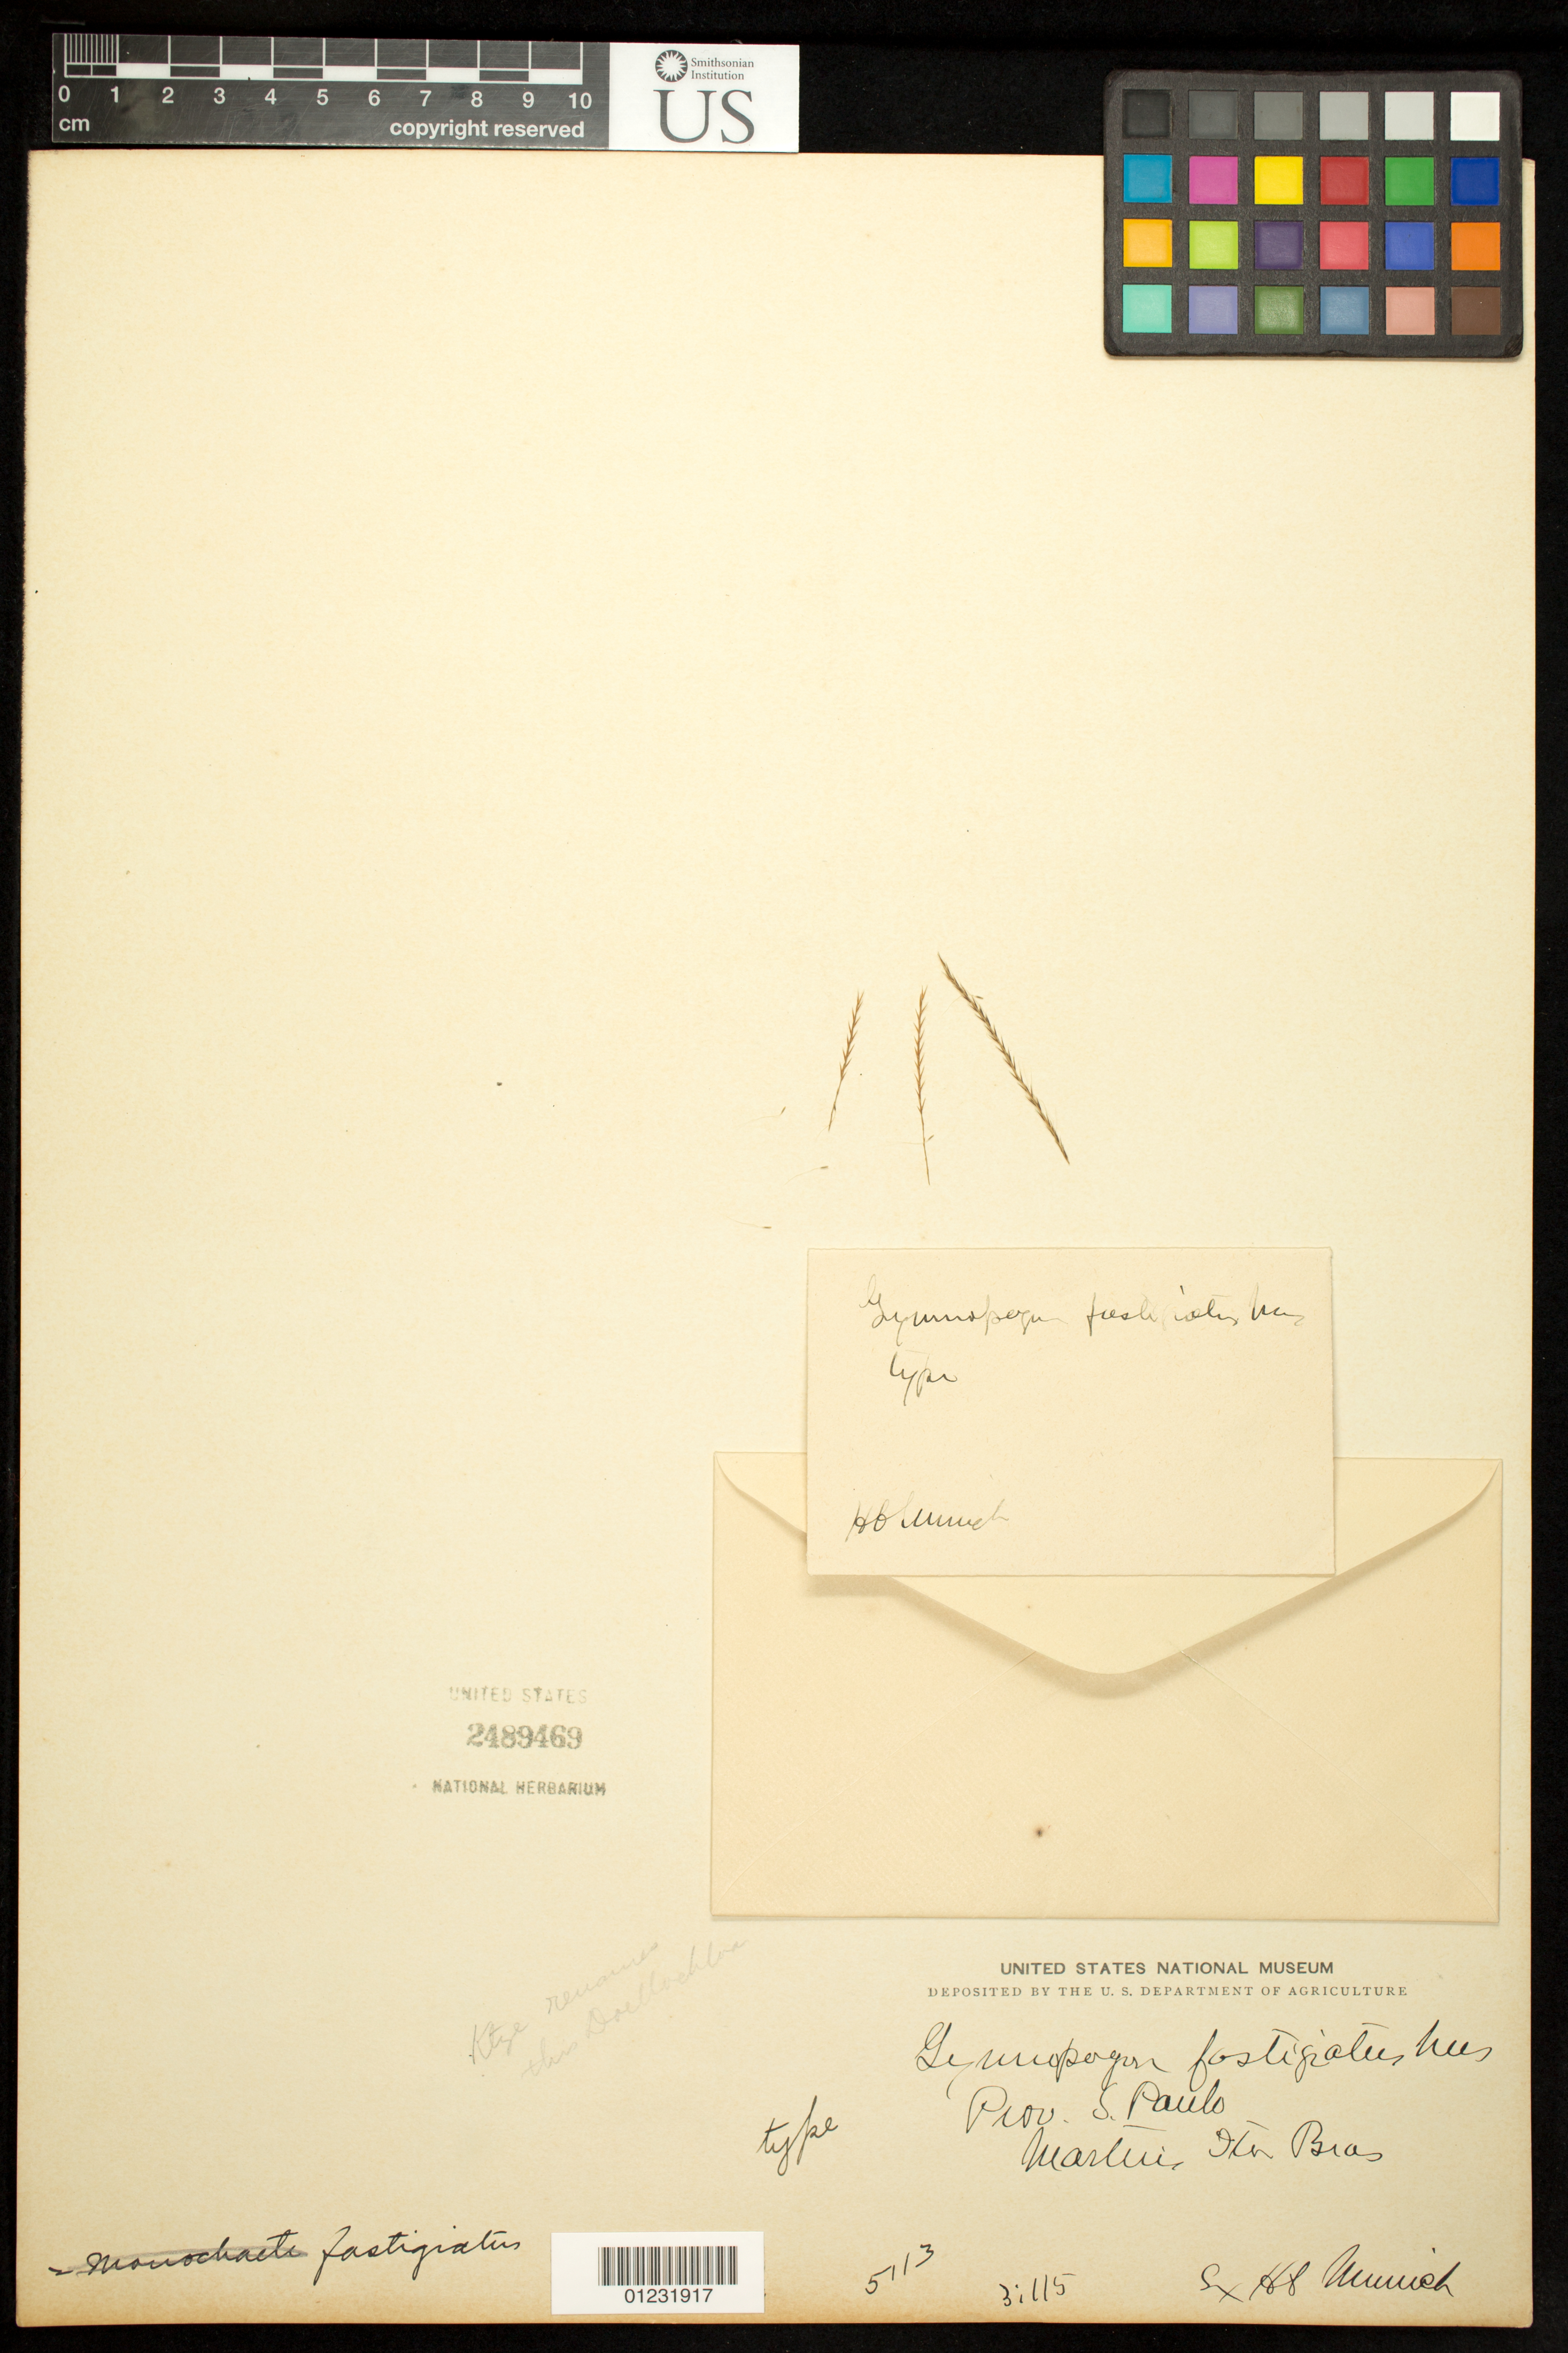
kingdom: Plantae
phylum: Tracheophyta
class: Liliopsida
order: Poales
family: Poaceae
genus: Gymnopogon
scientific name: Gymnopogon fastigiatus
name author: Nees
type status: Isotype Fragment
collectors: C. F. Martius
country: Brazil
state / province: São Paulo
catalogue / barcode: US 2489469